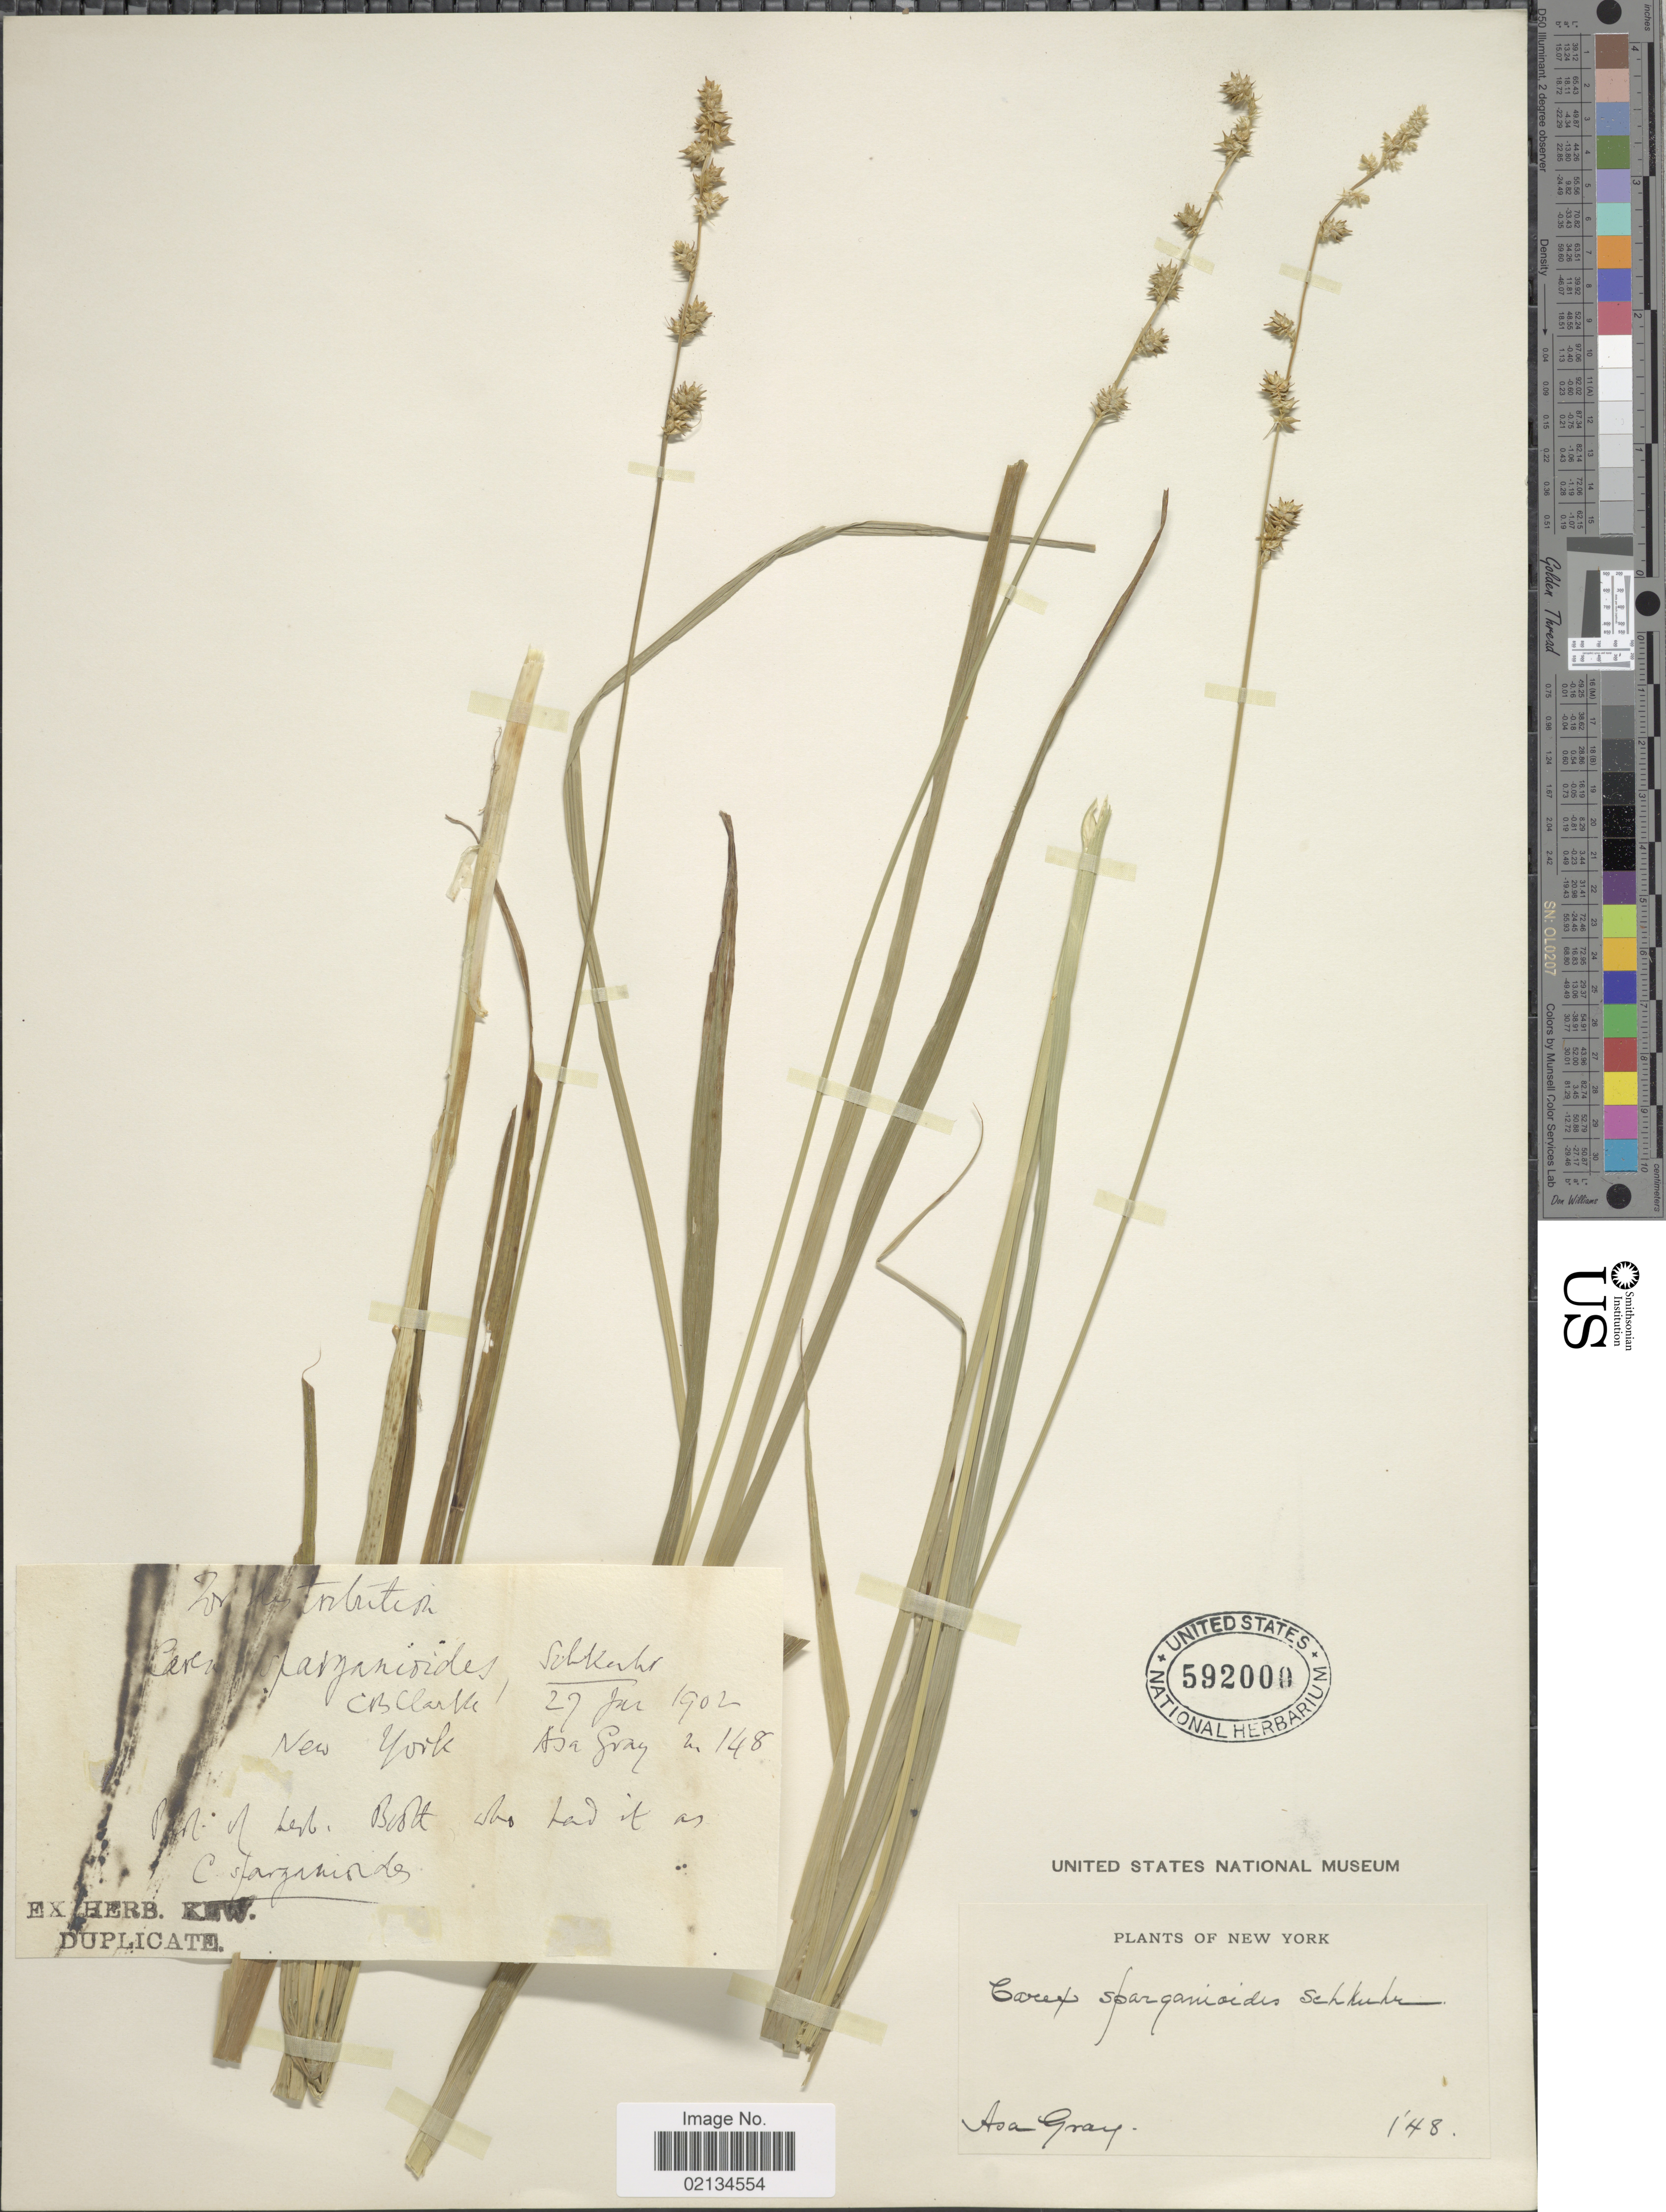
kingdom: Plantae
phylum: Tracheophyta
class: Liliopsida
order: Poales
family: Cyperaceae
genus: Carex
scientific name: Carex sparganioides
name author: Muhl. ex Willd.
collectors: A. Gray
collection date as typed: Transcribed d/m/y: /1/48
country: United States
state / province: New York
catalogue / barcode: US 592000